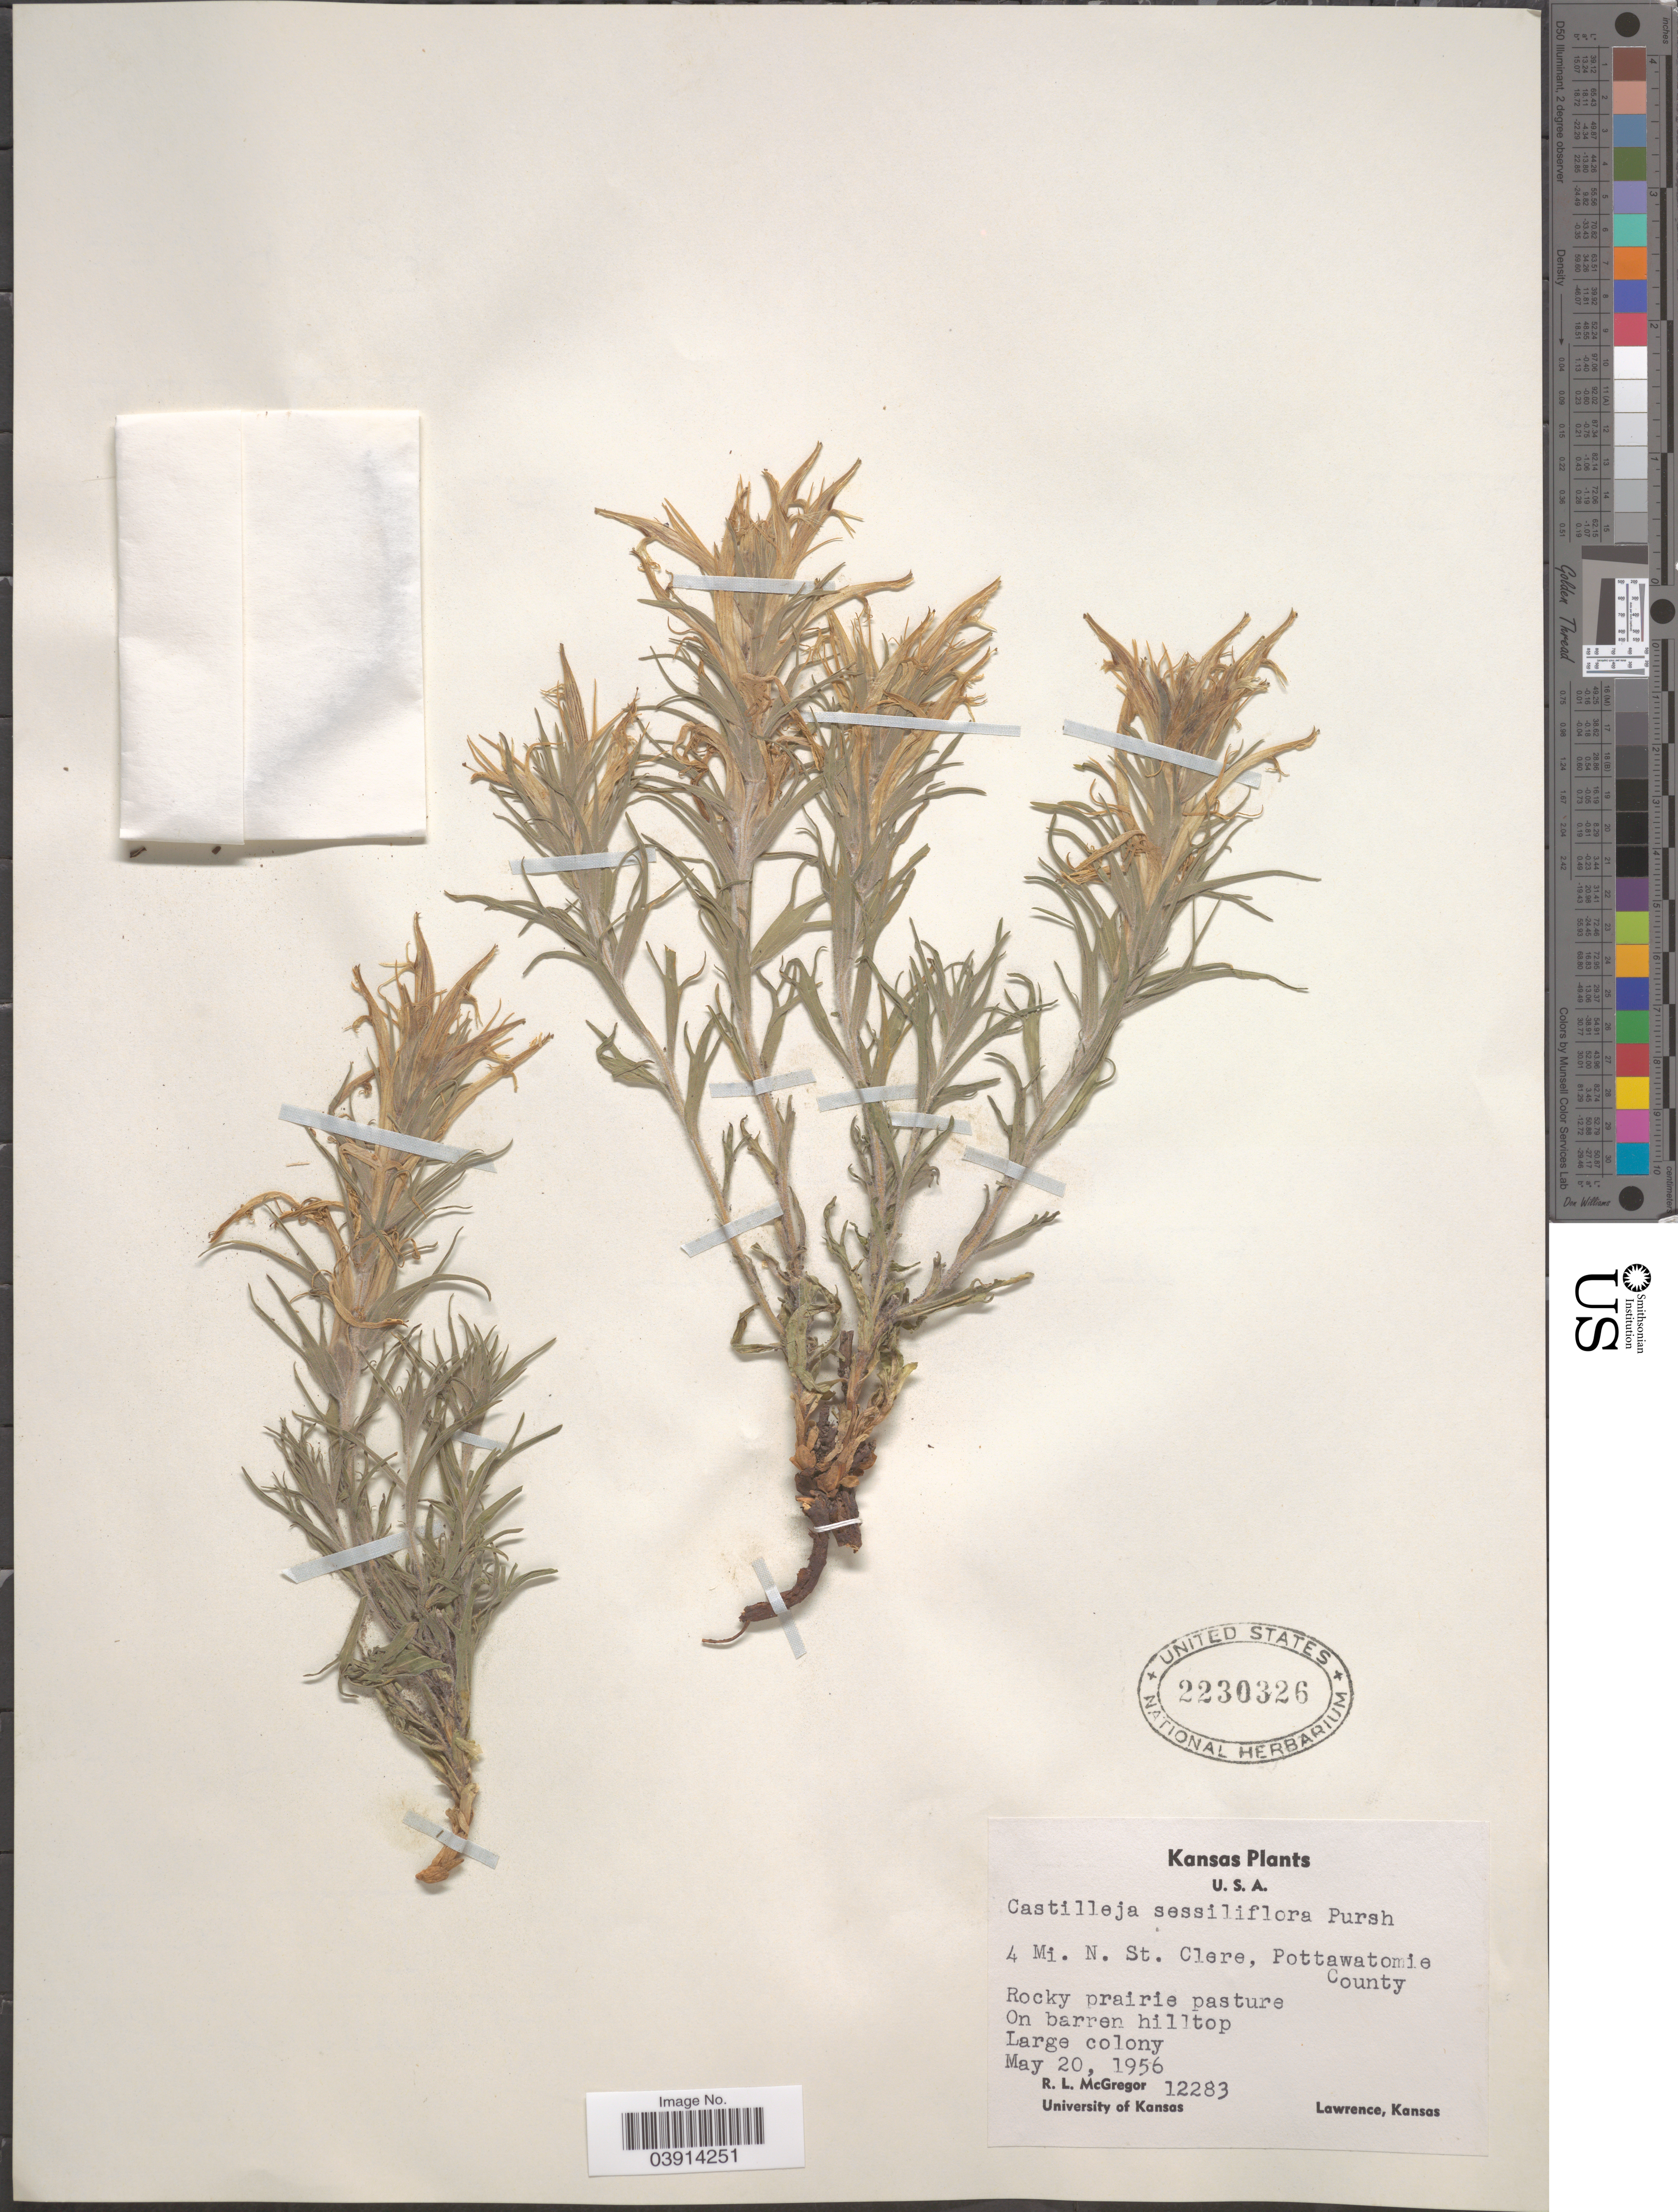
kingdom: Plantae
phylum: Tracheophyta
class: Magnoliopsida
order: Lamiales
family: Orobanchaceae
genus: Castilleja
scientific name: Castilleja sessiliflora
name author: Pursh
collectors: R. McGregor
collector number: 12283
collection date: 1956-05-20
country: United States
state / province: Kansas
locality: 4 Mi. N. St. Clere, Pottawatomie County. On barren hilltop. Large colony.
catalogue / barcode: US 2230326